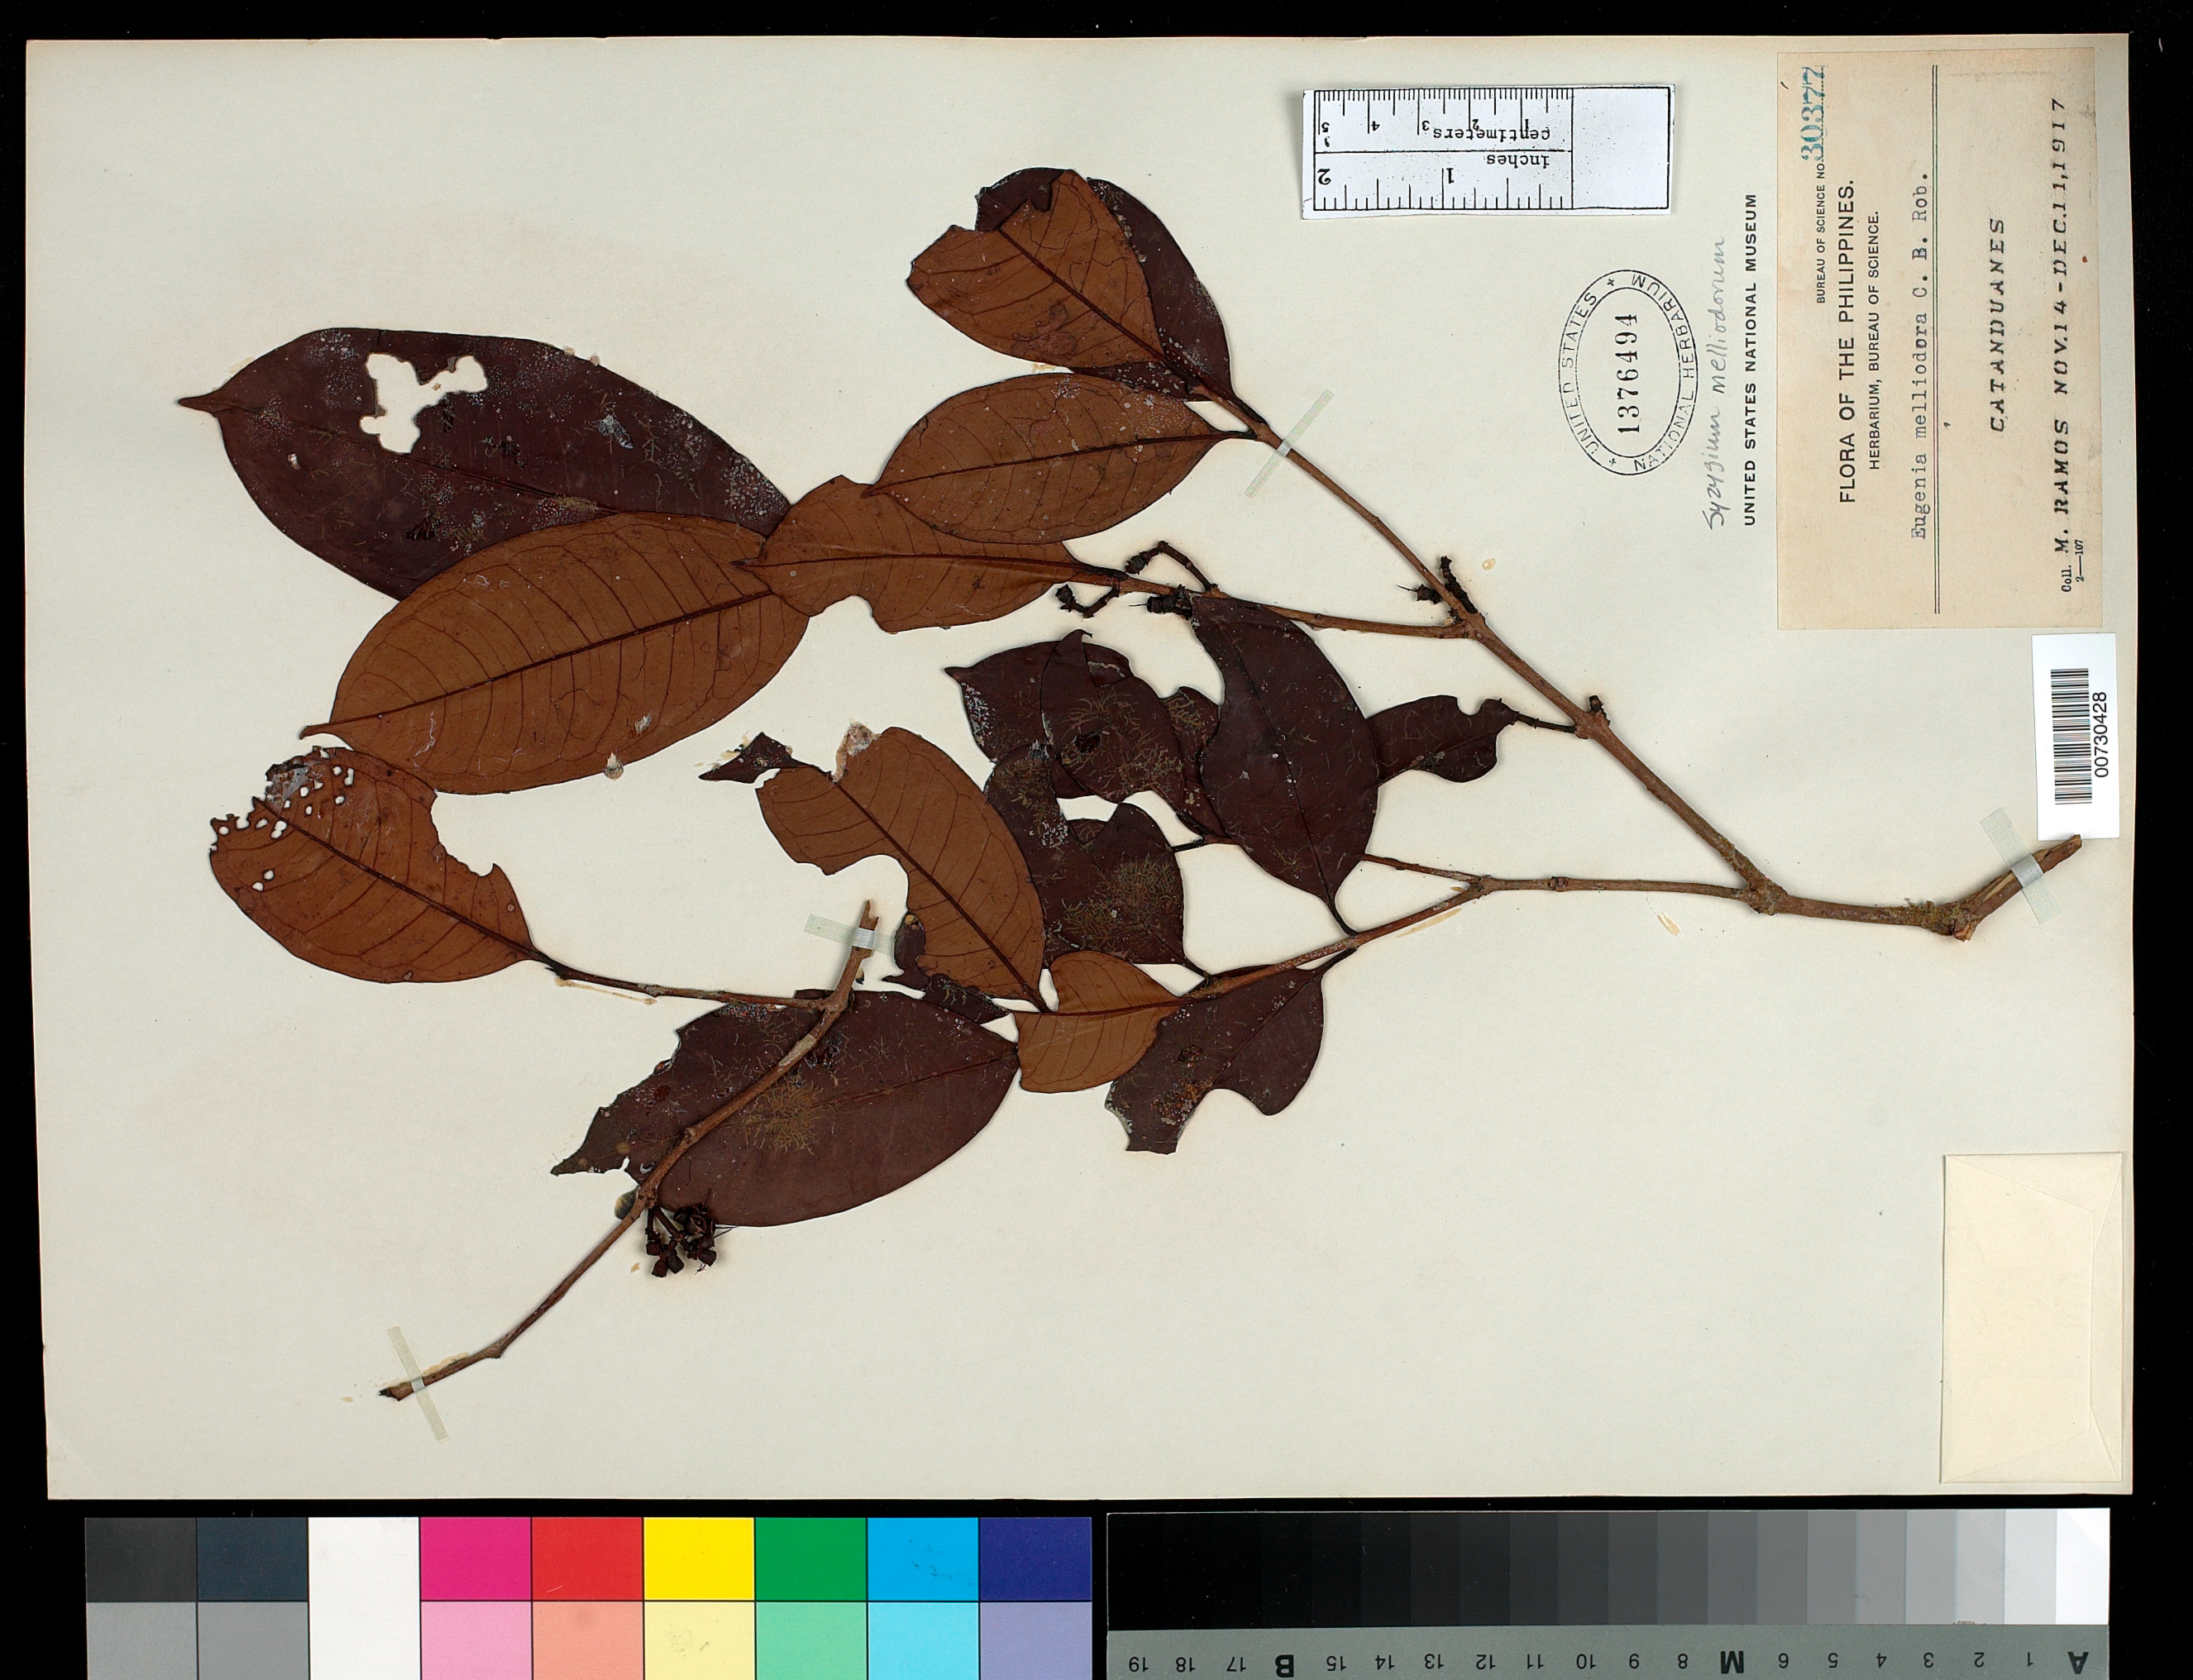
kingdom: Plantae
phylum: Tracheophyta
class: Magnoliopsida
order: Myrtales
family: Myrtaceae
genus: Syzygium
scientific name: Syzygium melliodorum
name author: (C.B. Rob.) Merr.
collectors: M. Ramos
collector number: Bur. Sci. 30377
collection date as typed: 14 Nov 1917 to 11 Dec 1917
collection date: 1917-11-14/1917-12-11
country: Philippines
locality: Catanduanes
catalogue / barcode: US 1376494